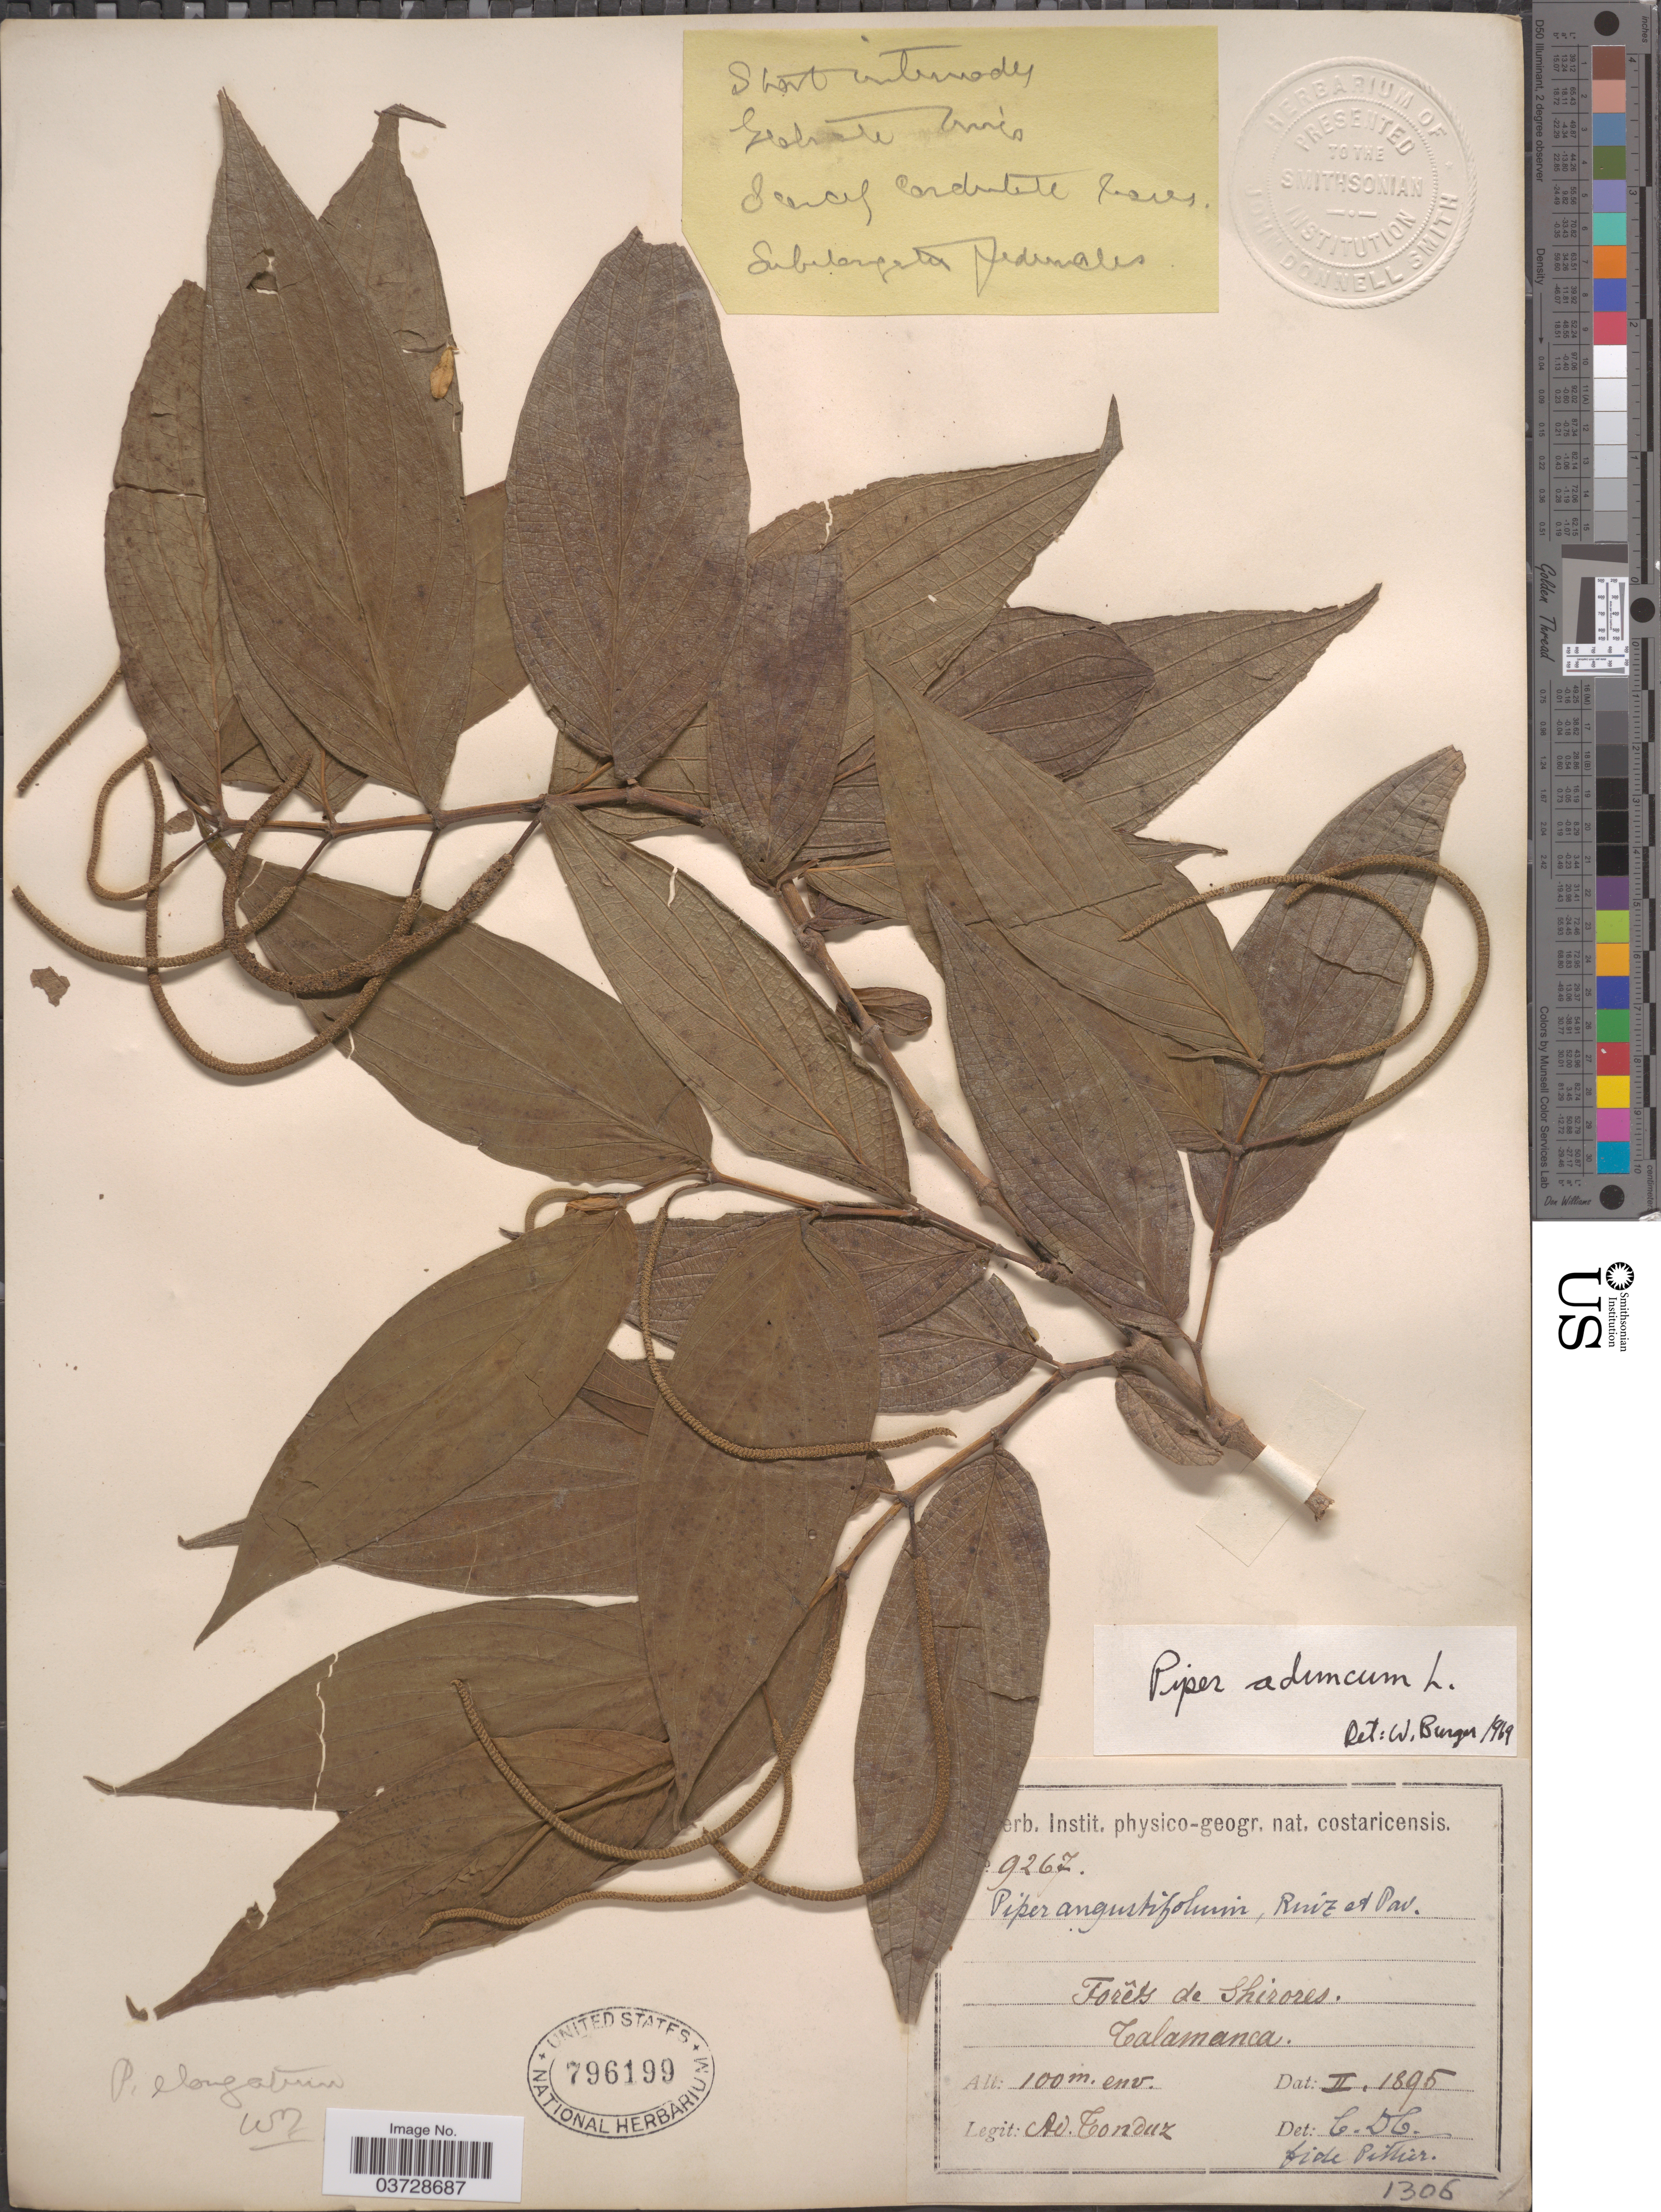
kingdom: Plantae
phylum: Tracheophyta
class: Magnoliopsida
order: Piperales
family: Piperaceae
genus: Piper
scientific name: Piper aduncum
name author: L.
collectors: A. Tonduz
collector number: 9267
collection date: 1895-02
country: Costa Rica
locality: Forêts de Shirores. Talamanca.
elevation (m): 100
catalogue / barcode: US 796199